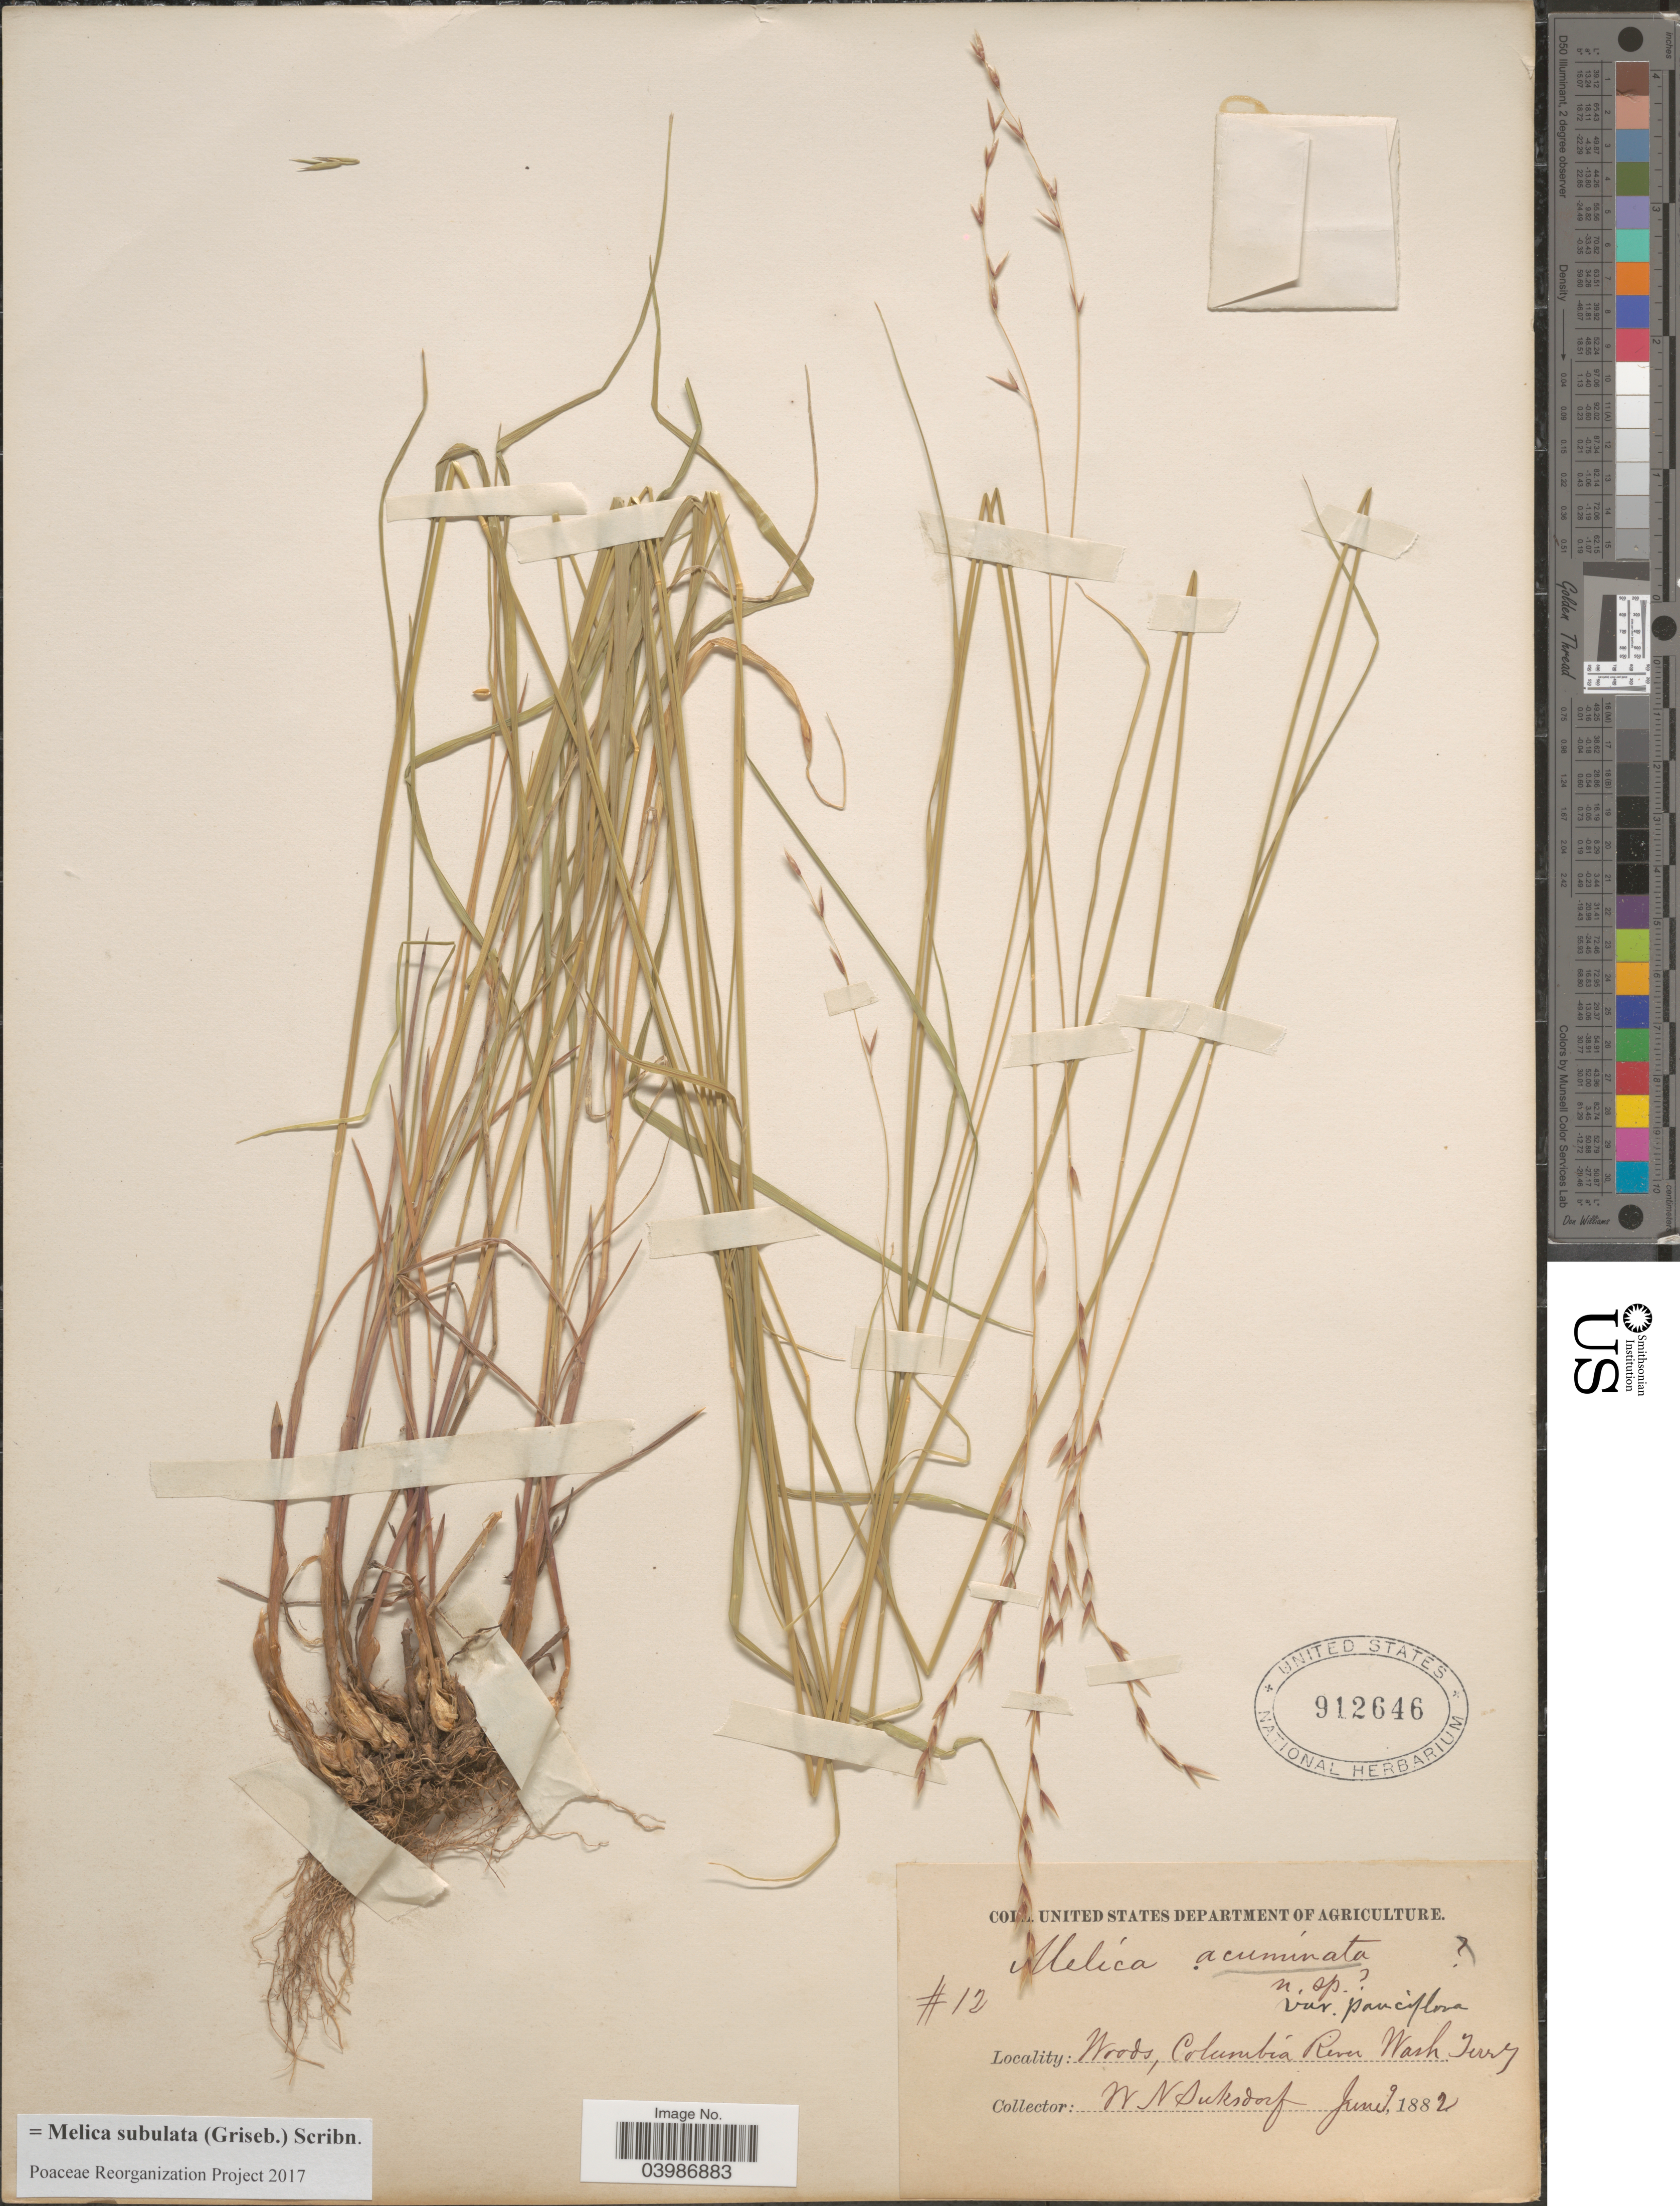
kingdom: Plantae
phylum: Tracheophyta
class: Liliopsida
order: Poales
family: Poaceae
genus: Melica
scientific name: Melica subulata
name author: (Griseb.) Scribn.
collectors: W. N. Suksdorf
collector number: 12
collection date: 1882-06-09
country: United States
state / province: Washington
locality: Columbia River.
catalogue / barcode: US 912646